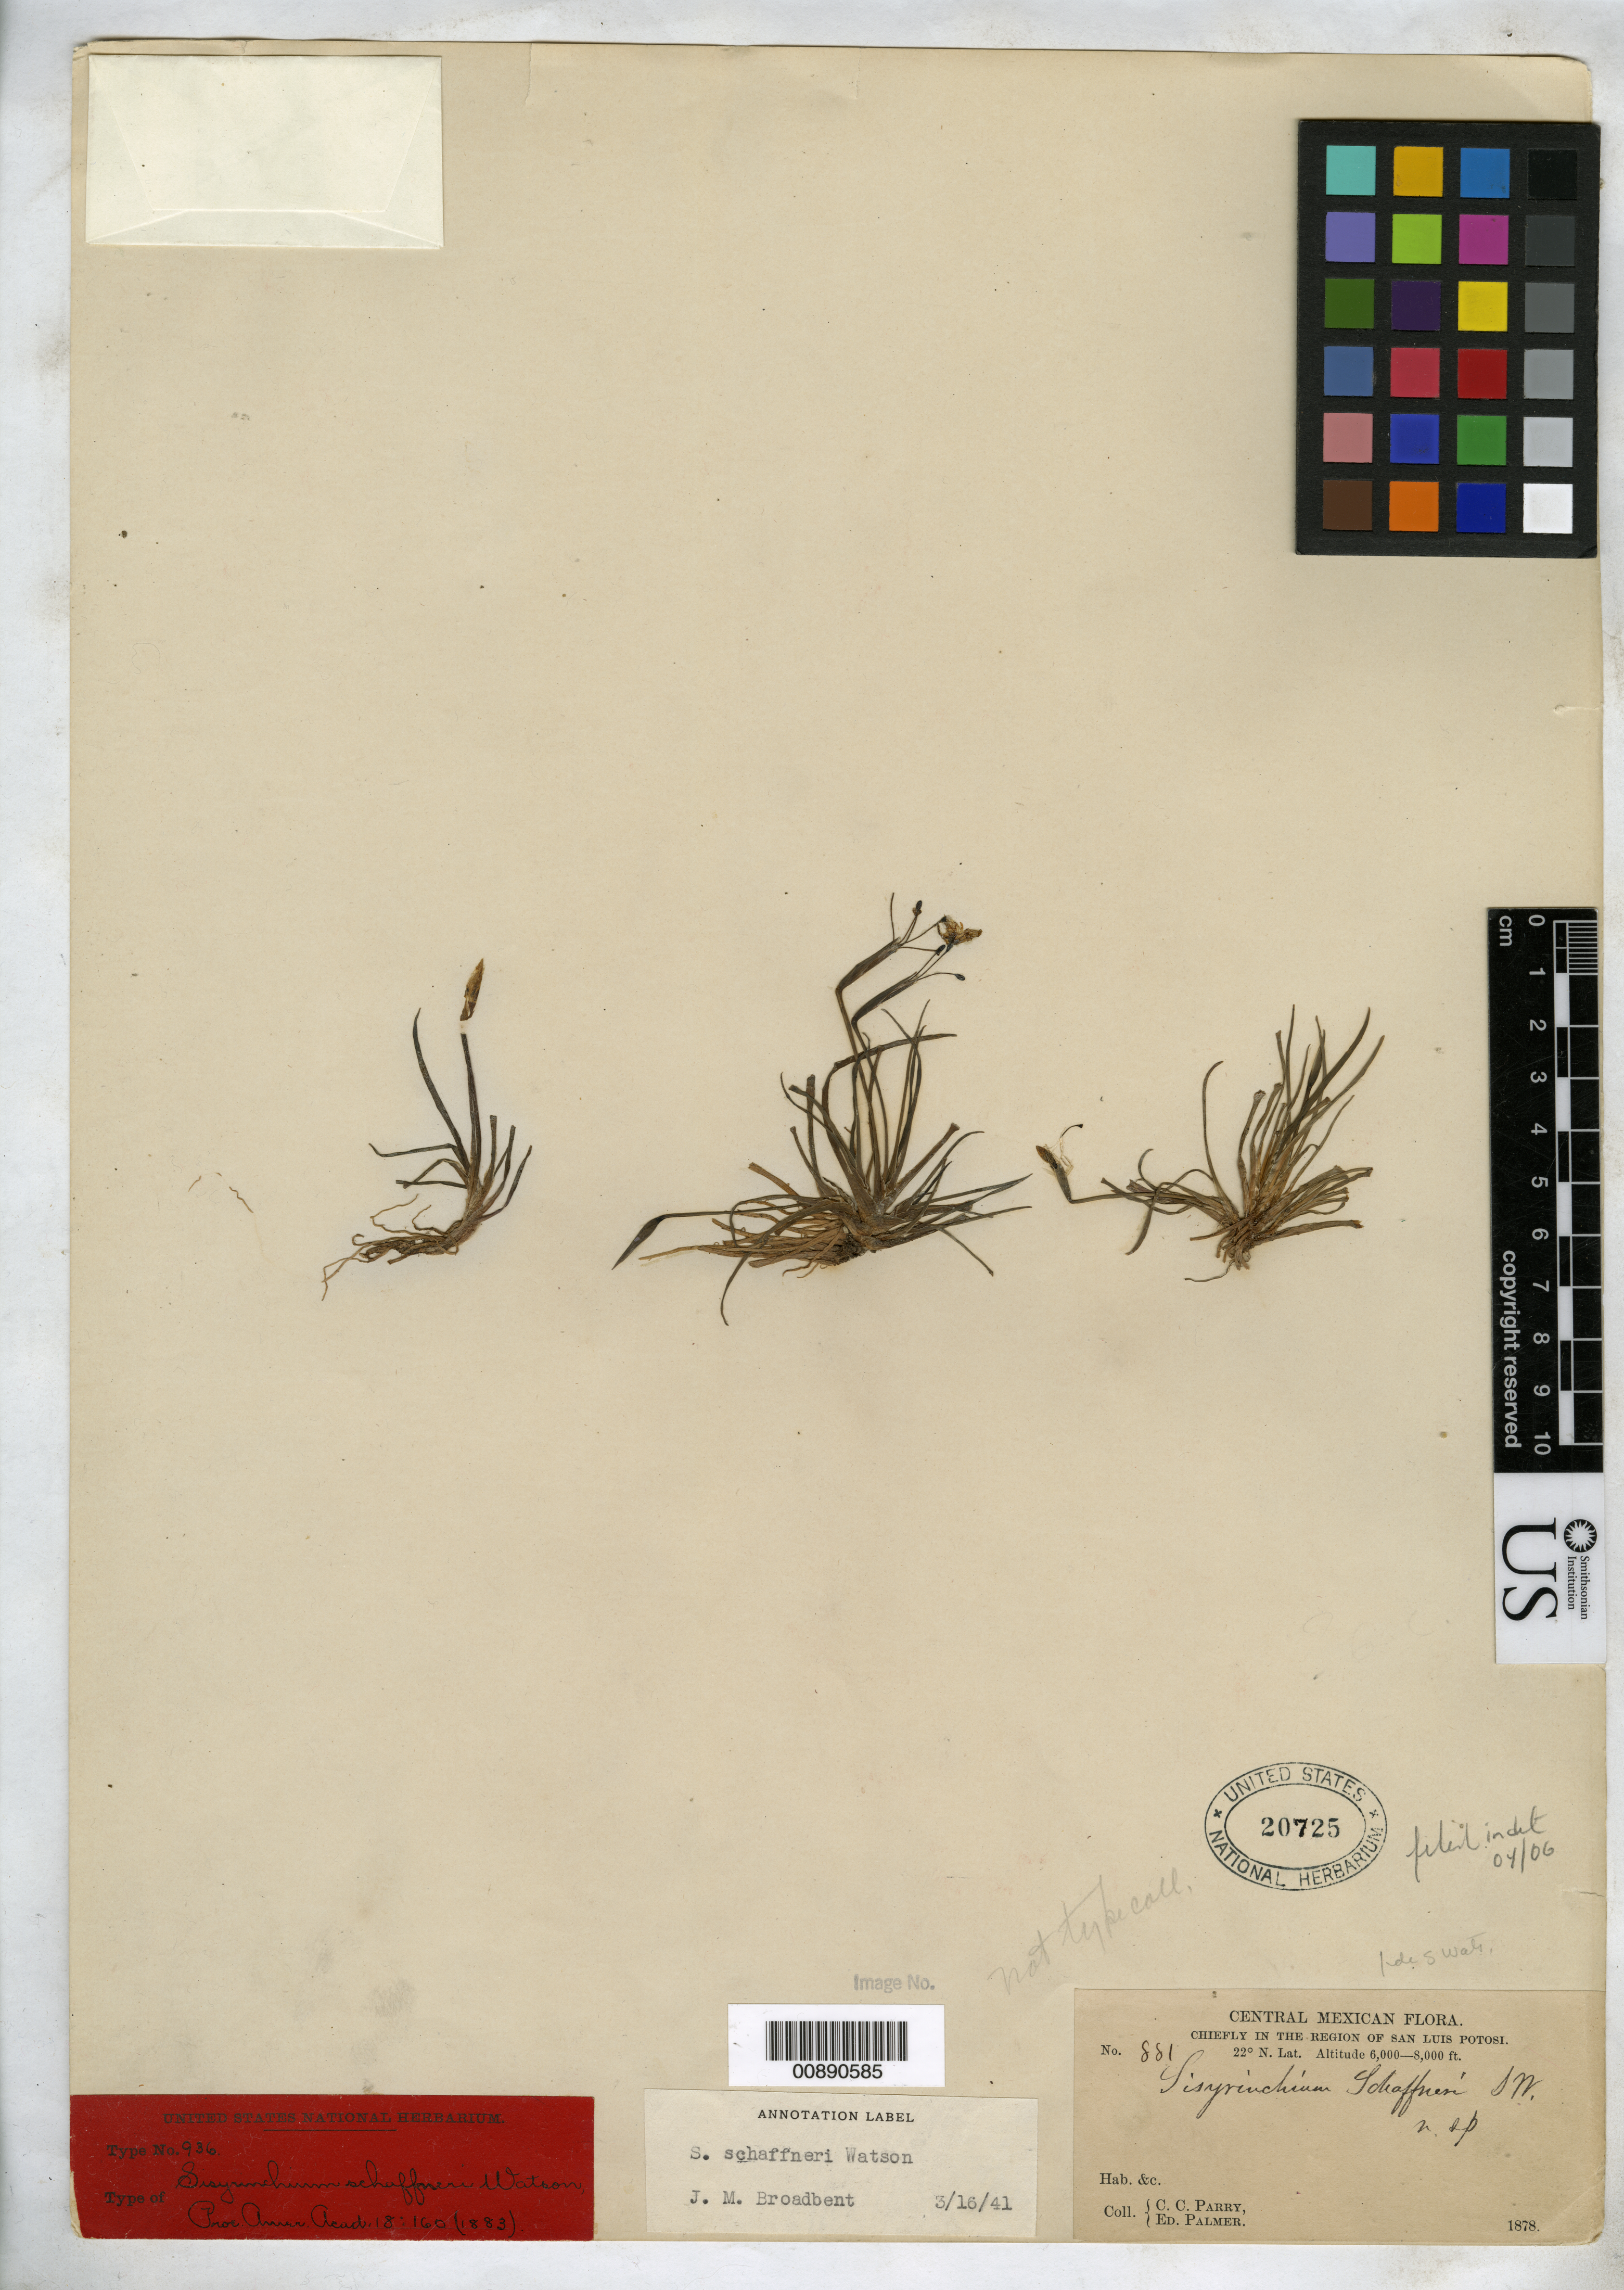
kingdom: Plantae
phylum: Tracheophyta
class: Liliopsida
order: Asparagales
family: Iridaceae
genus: Sisyrinchium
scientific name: Sisyrinchium schaffneri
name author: S. Watson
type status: Syntype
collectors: C. C. Parry & E. Palmer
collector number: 881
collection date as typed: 1878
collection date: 1878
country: Mexico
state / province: San Luis Potosí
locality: Chiefly in the region of San Luis Potosí.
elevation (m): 1829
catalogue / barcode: US 20725